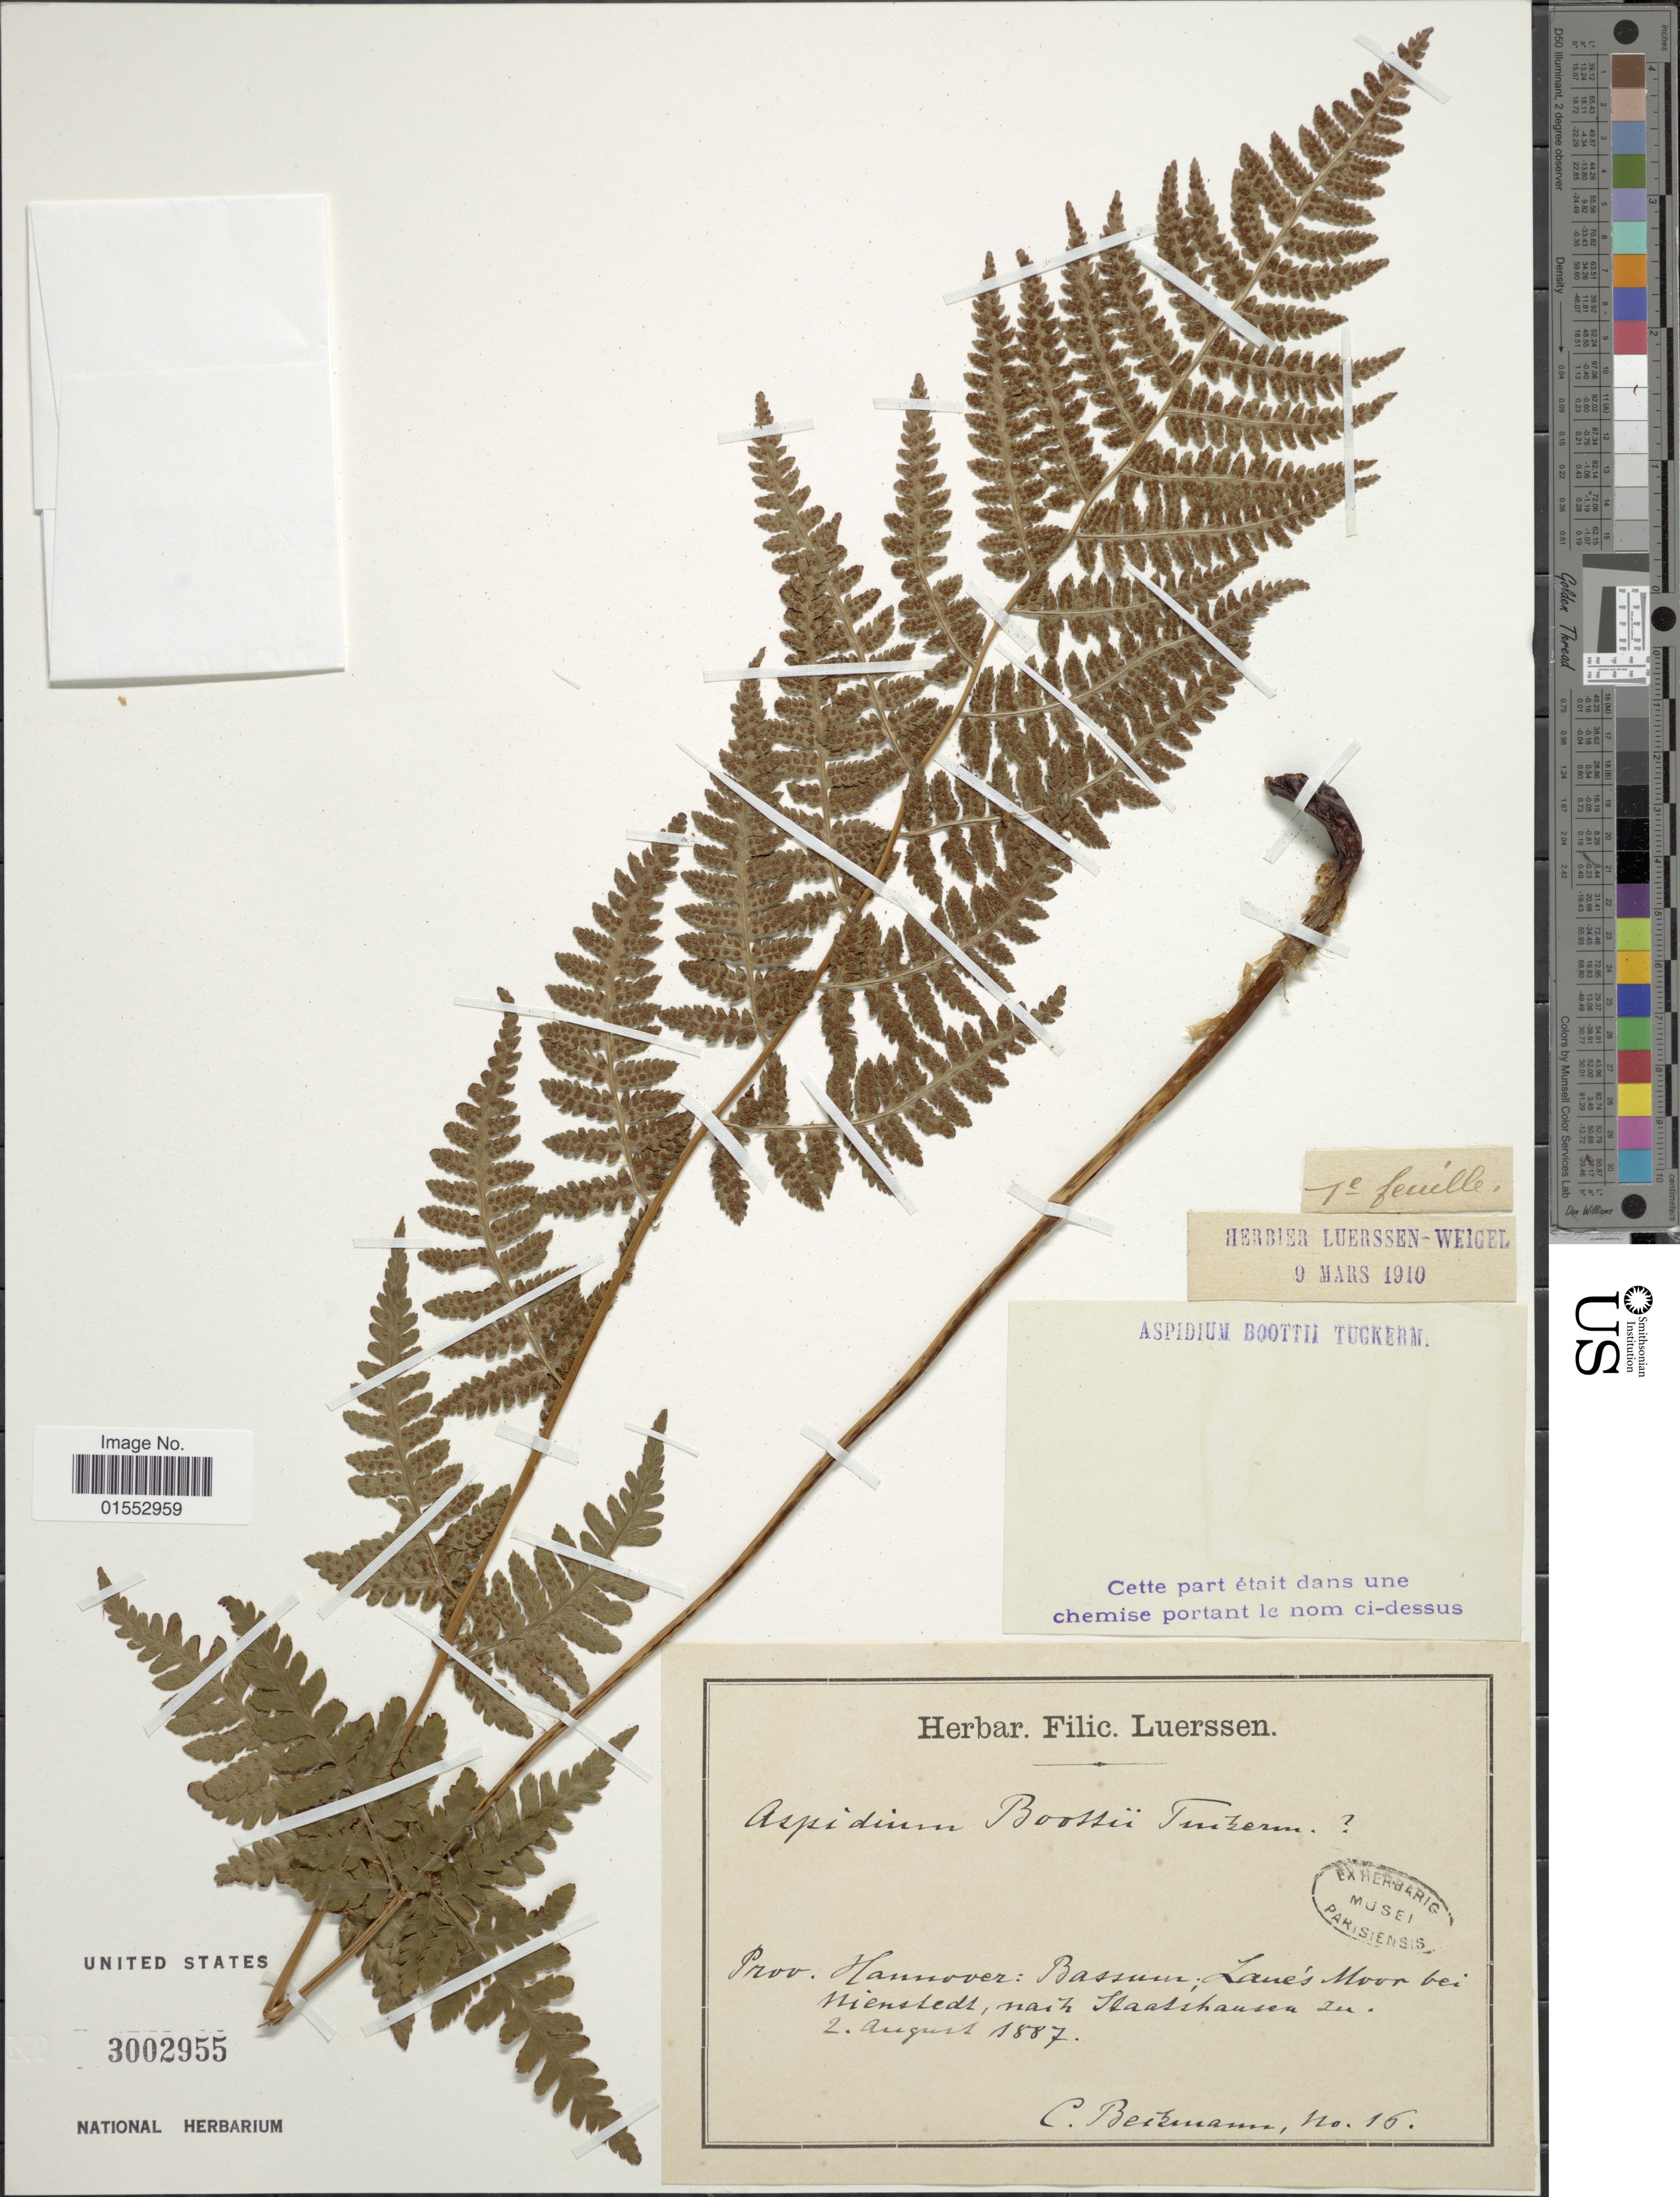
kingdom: Plantae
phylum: Tracheophyta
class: Polypodiopsida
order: Polypodiales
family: Dryopteridaceae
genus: Dryopteris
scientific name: Dryopteris x boottii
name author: Underw.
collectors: C. Beckmann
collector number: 16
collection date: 1887-08-02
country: Germany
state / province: Niedersachsen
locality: Prov. Hannover: Bassum; Lane's Moor bei Nienstedt naith Staatshausen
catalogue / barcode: US 3002955